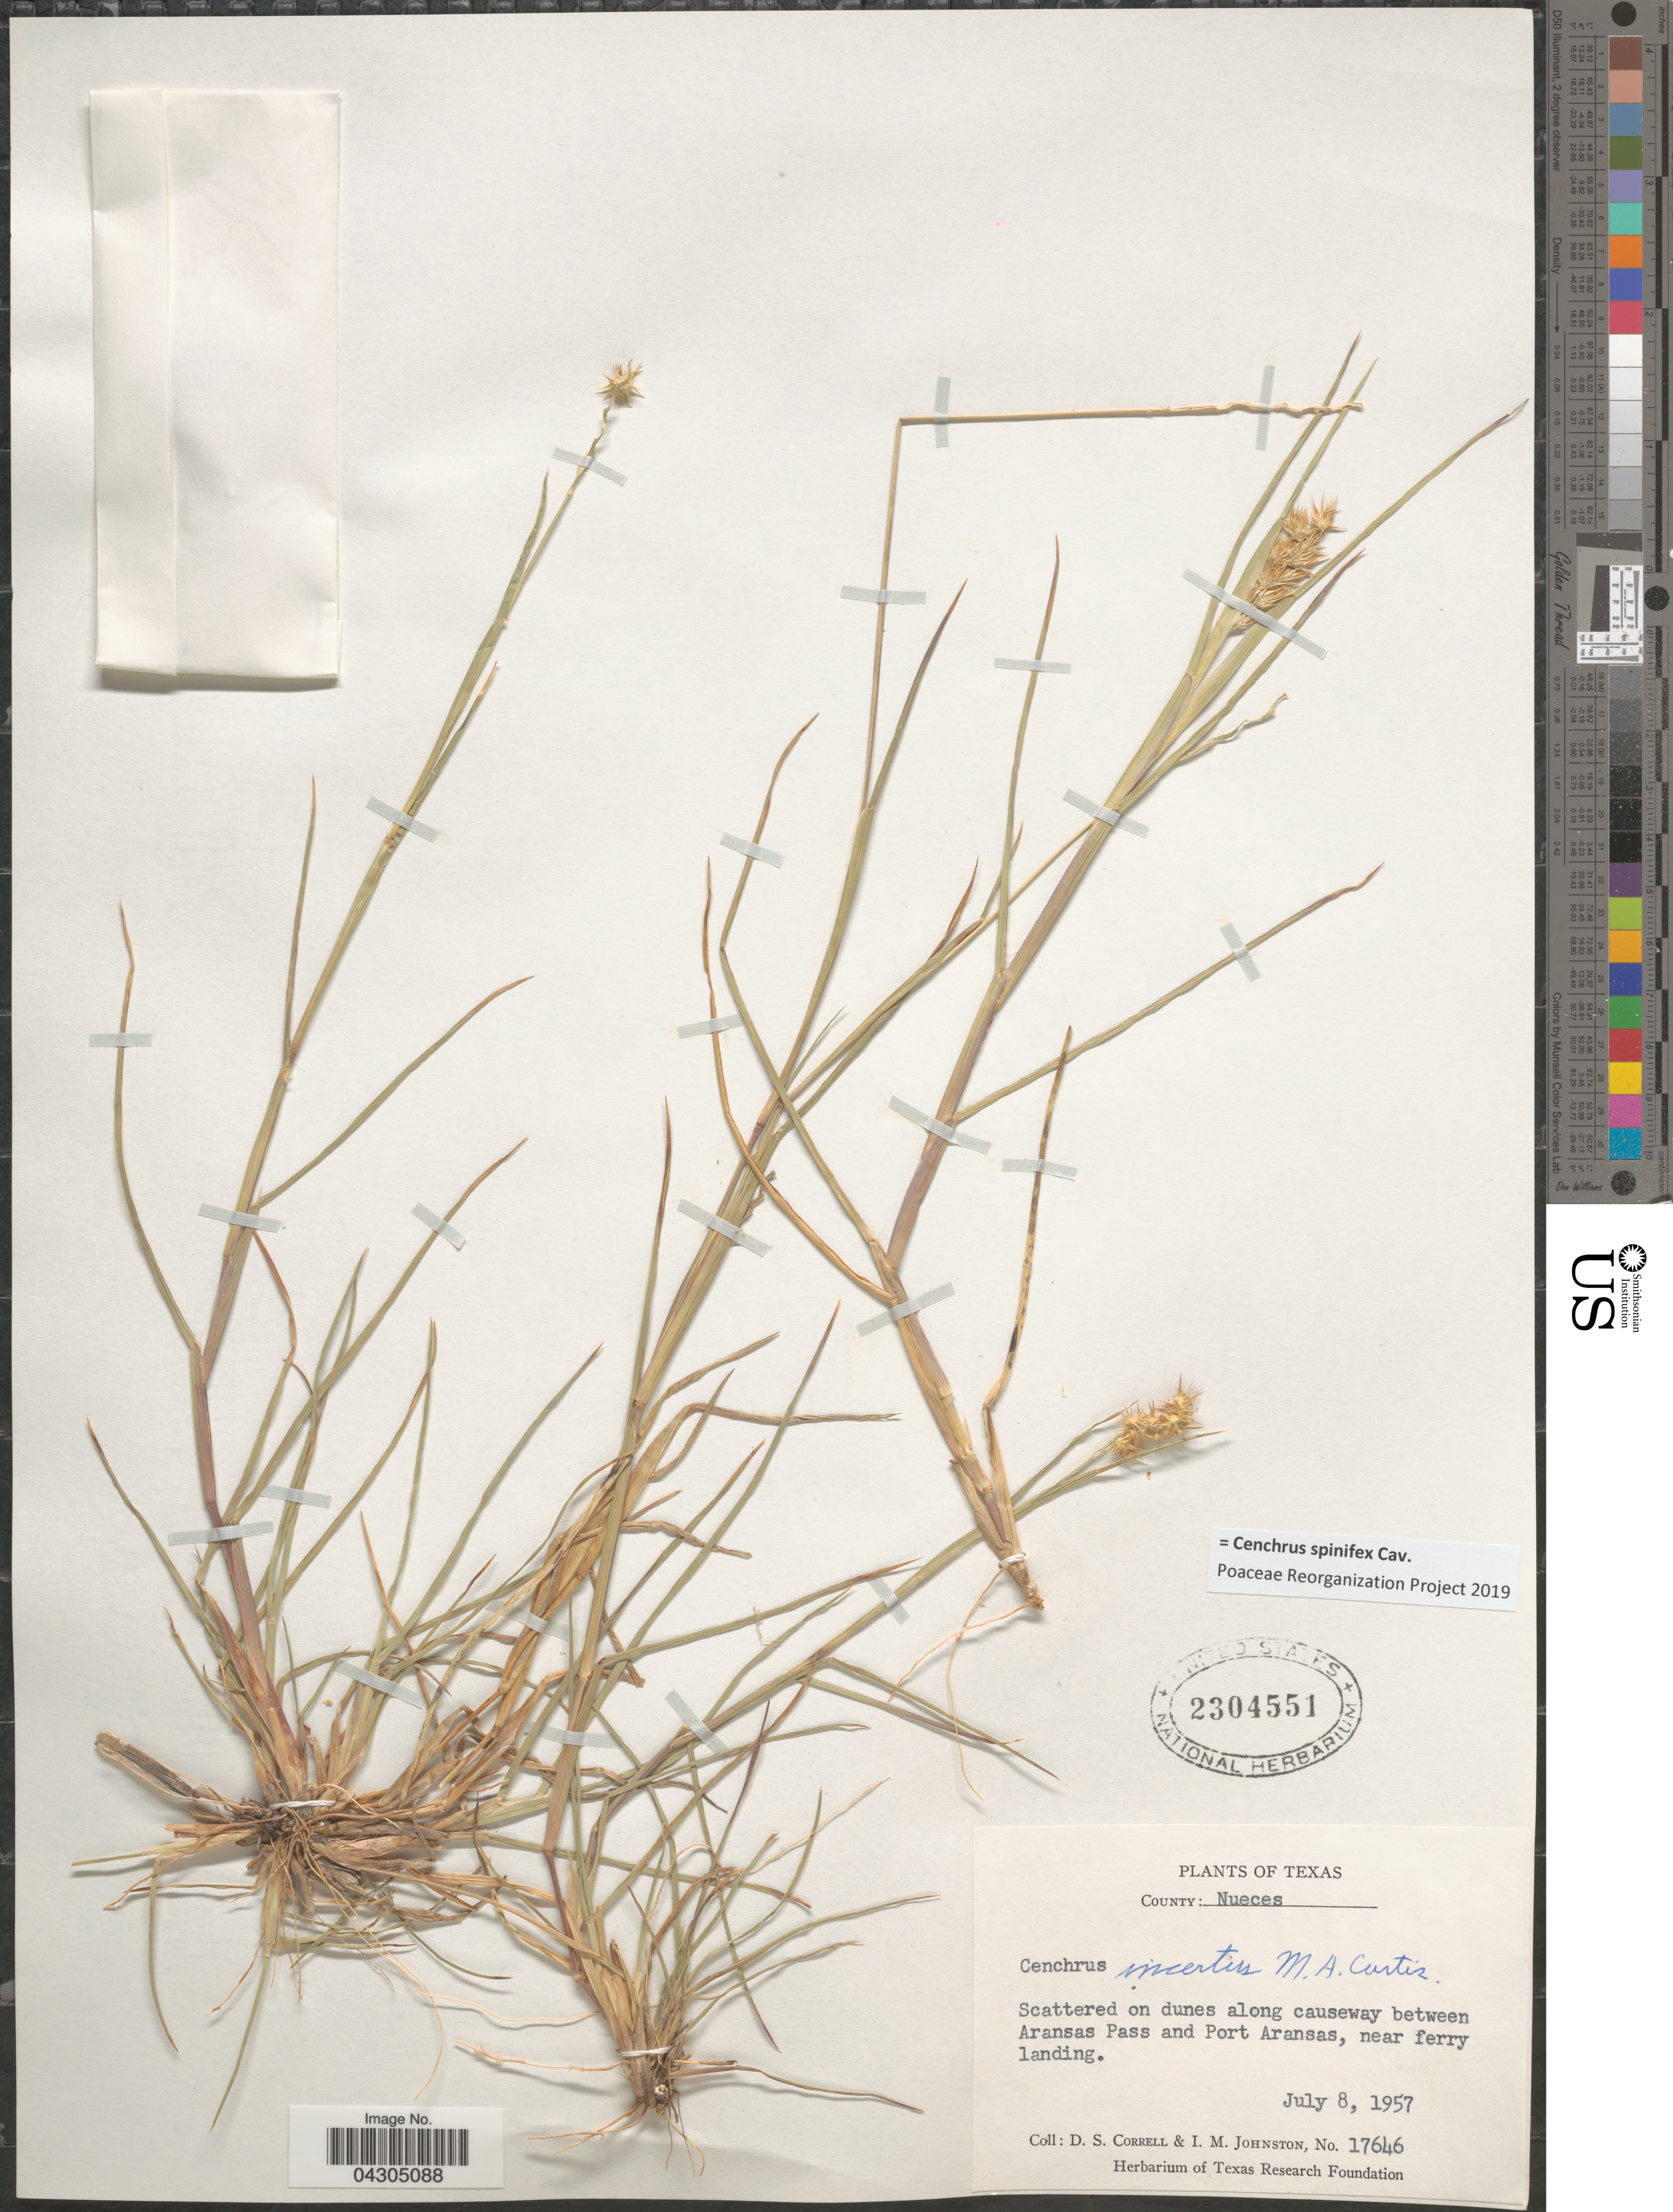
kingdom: Plantae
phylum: Tracheophyta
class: Liliopsida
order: Poales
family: Poaceae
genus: Cenchrus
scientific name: Cenchrus spinifex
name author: Cav.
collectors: D. S. Correll & I.M. Johnston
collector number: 17646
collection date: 1957-07-08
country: United States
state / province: Texas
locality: County: Nueces. Scattered on dunes along causeway between Aransas Pass and Port Aransas, near ferry landing.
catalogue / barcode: US 2304551